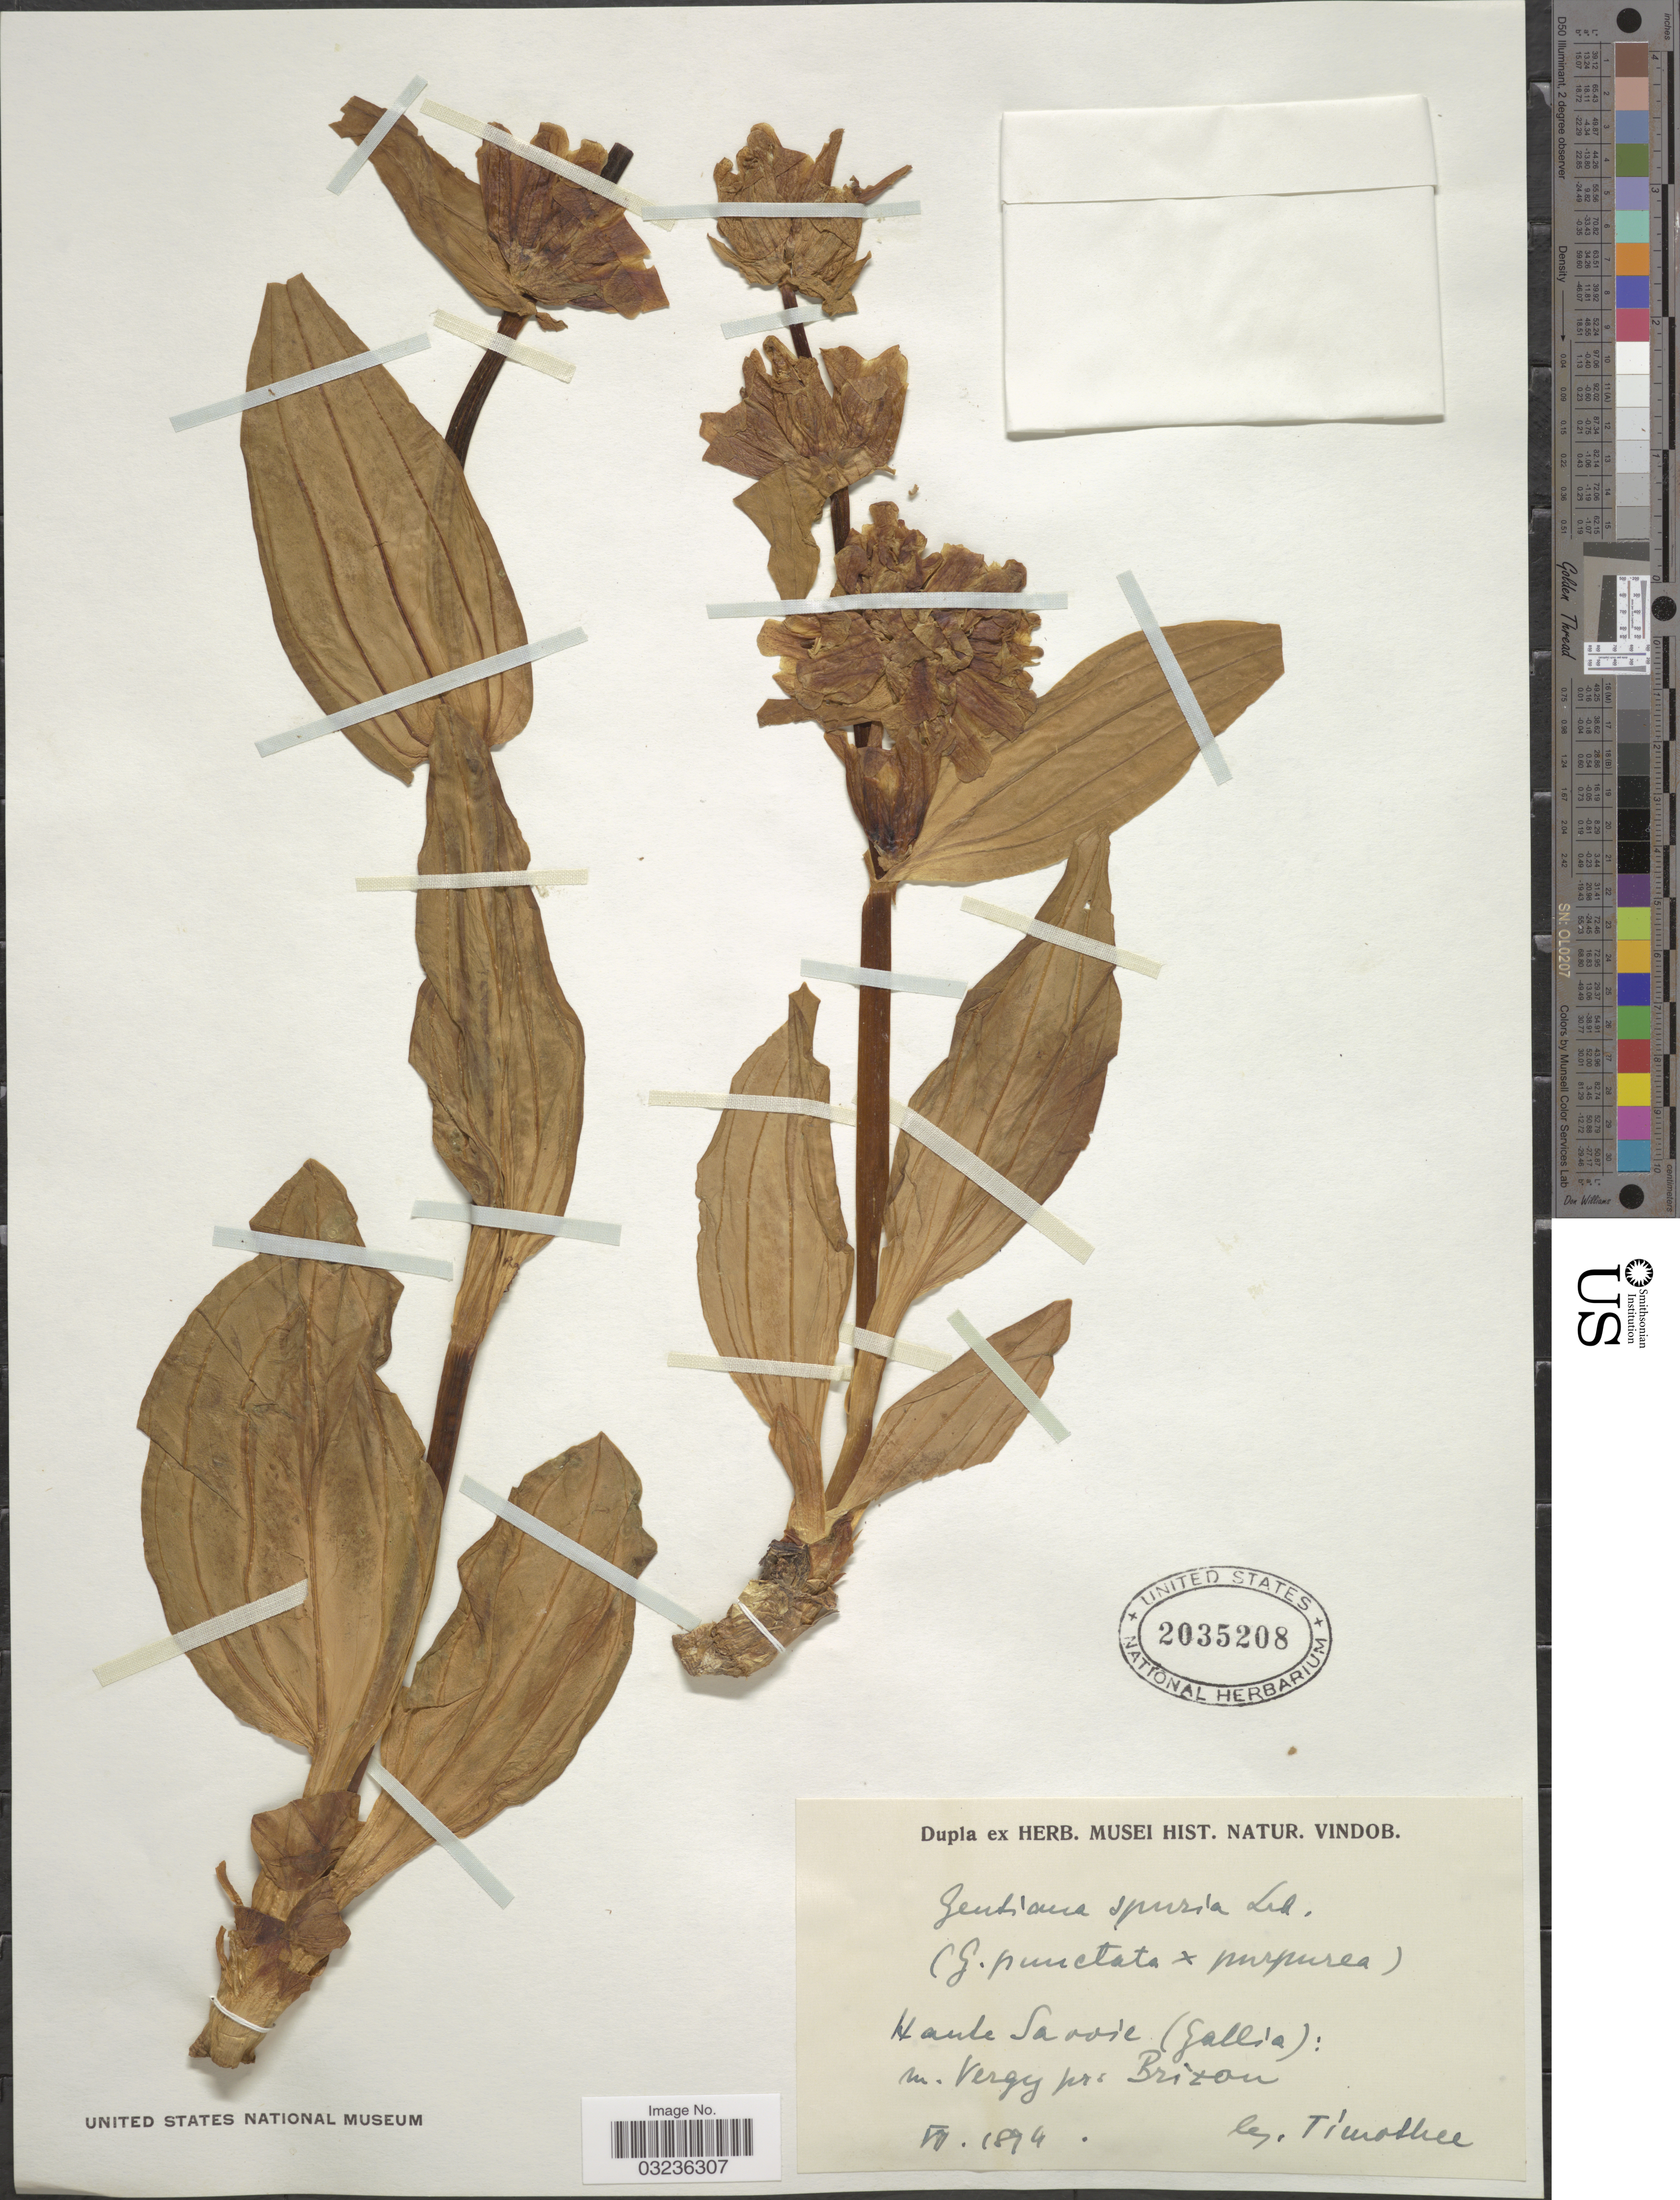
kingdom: Plantae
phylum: Tracheophyta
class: Magnoliopsida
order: Gentianales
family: Gentianaceae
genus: Gentiana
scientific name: Gentiana spuria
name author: Lebert ex Griseb.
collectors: Tímothee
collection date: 1894-07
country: France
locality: Haute Savoie (Gallia): m. Vergy pr. Briton.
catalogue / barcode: US 2035208